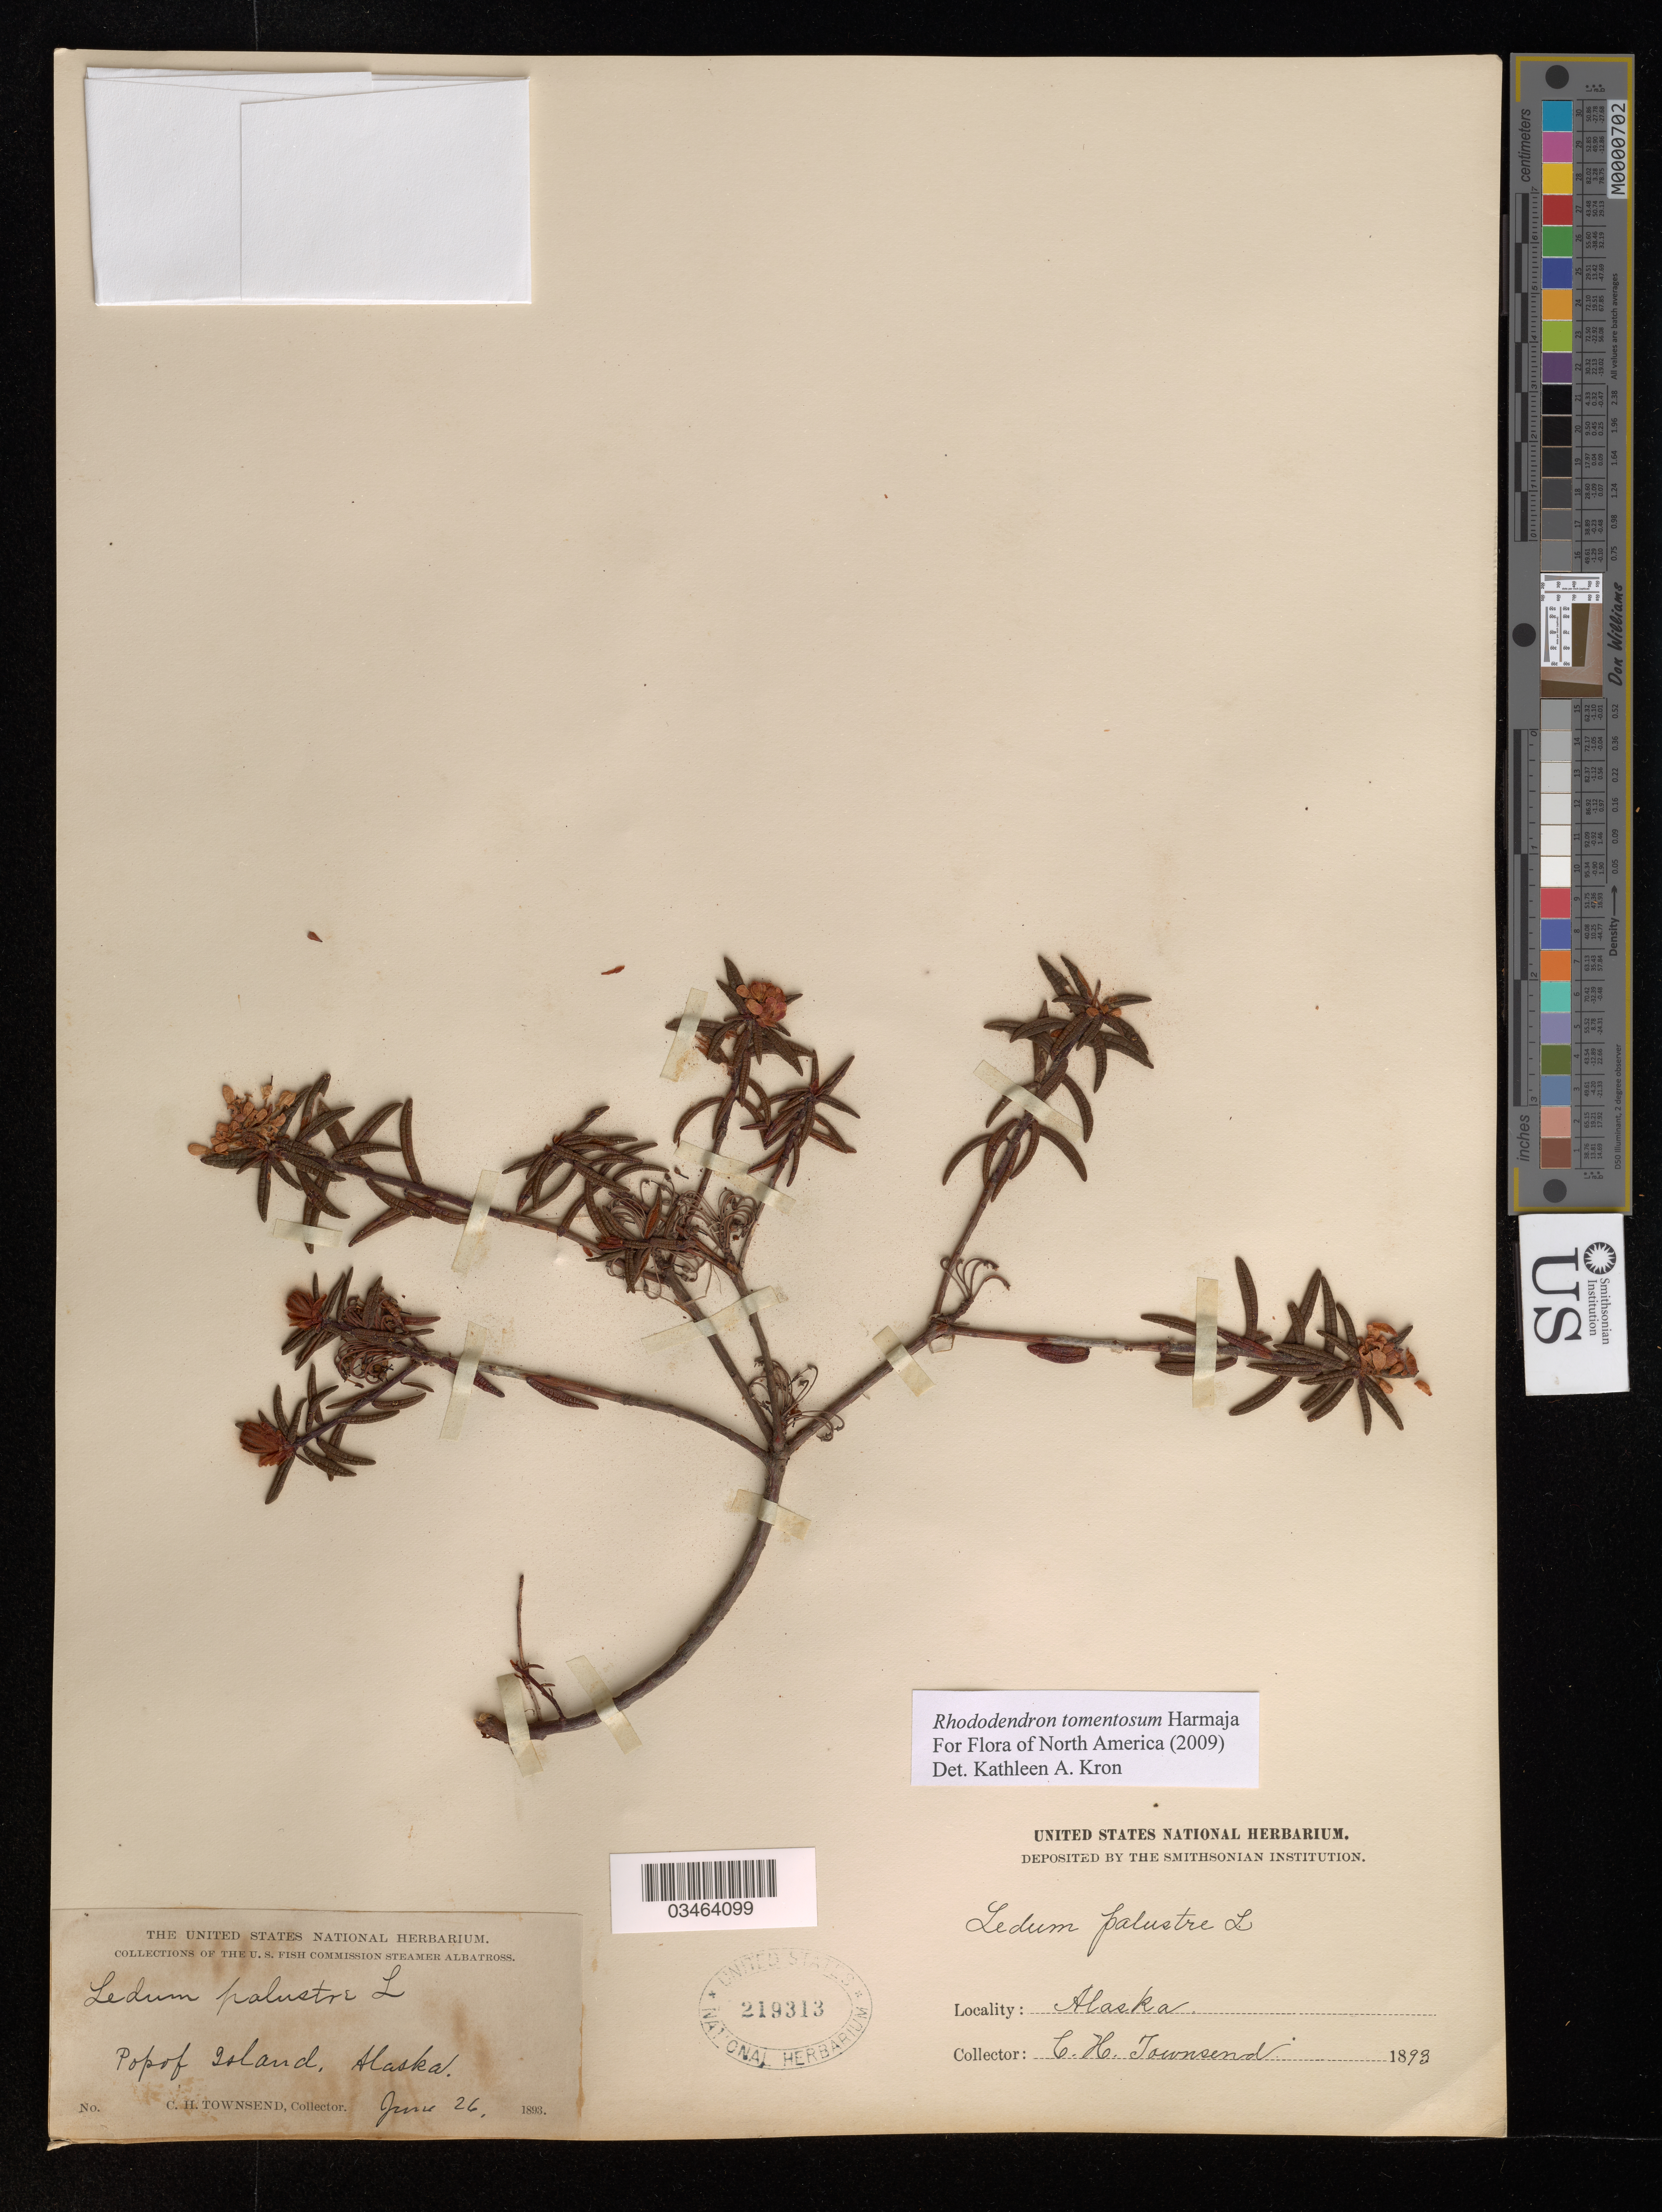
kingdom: Plantae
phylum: Tracheophyta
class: Magnoliopsida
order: Ericales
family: Ericaceae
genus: Rhododendron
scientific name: Rhododendron tomentosum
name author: Harmaja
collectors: C. H. Townsend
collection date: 1893-06-26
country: United States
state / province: Alaska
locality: Pop of Island.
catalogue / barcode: US 219313